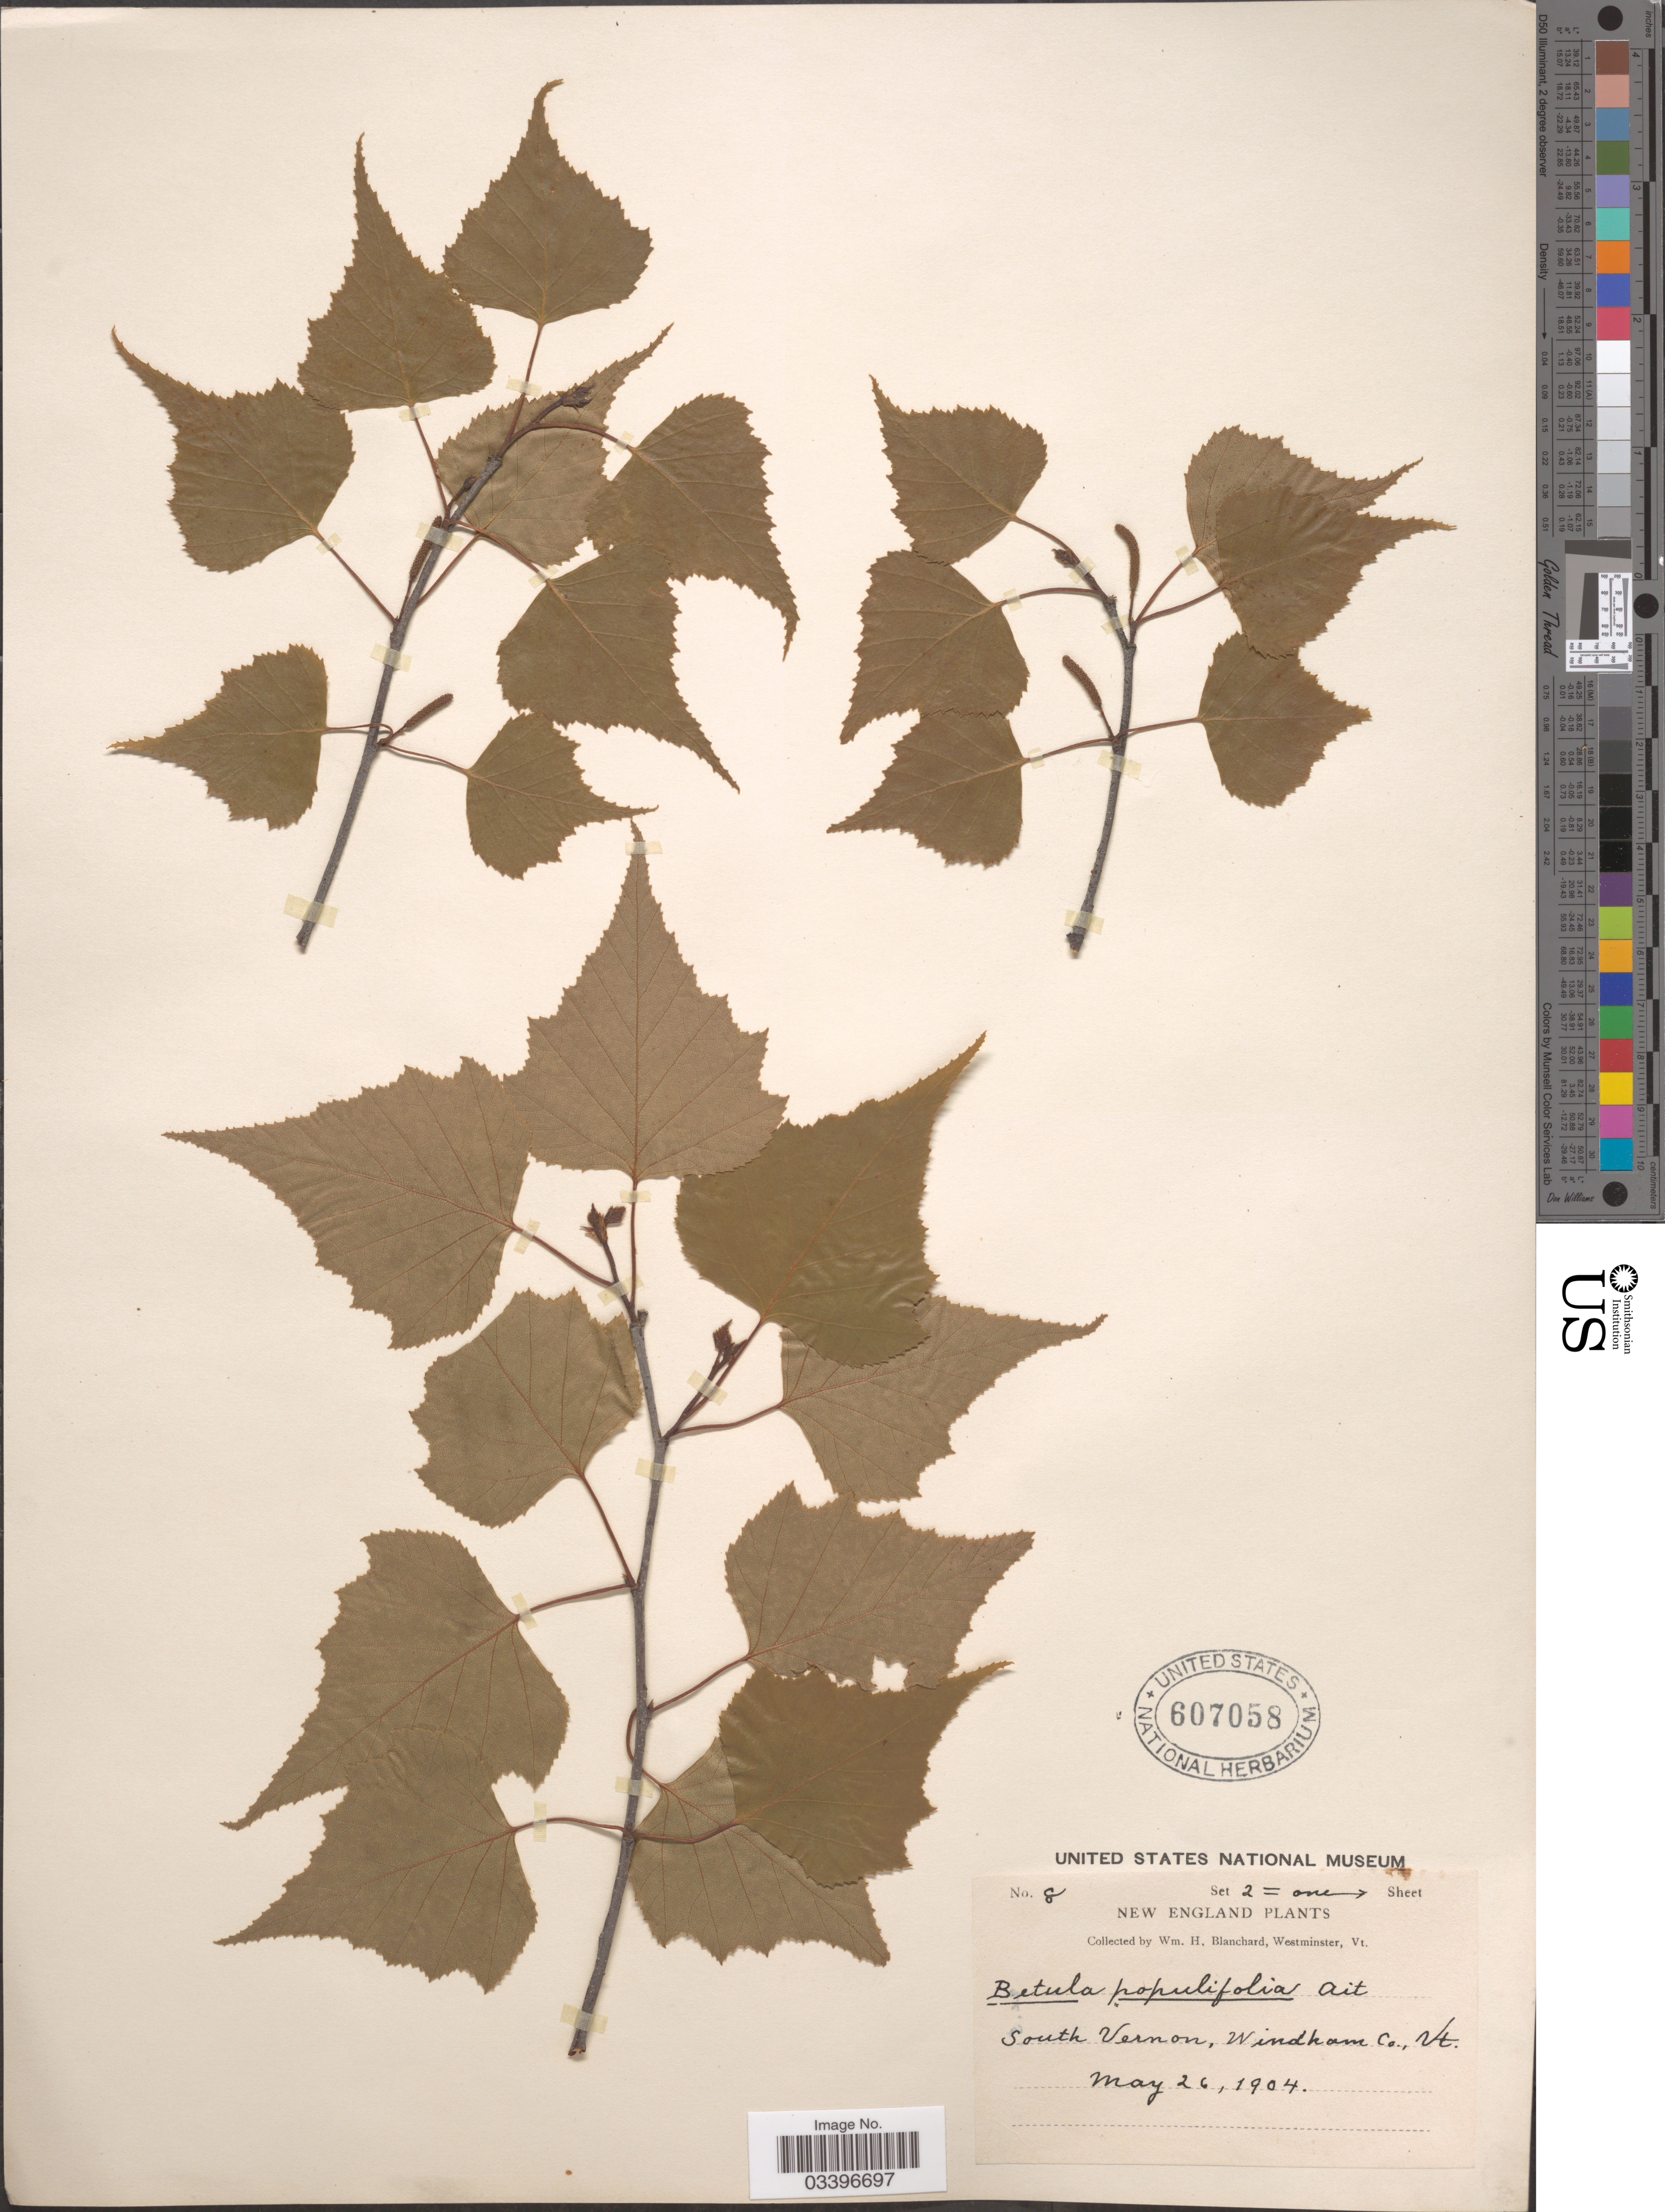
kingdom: Plantae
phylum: Tracheophyta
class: Magnoliopsida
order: Fagales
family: Betulaceae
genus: Betula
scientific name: Betula populifolia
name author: Marshall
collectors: W. H. Blanchard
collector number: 8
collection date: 1904-05-26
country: United States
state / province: Vermont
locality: New England. South Vernon, Windham Co.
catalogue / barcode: US 607058